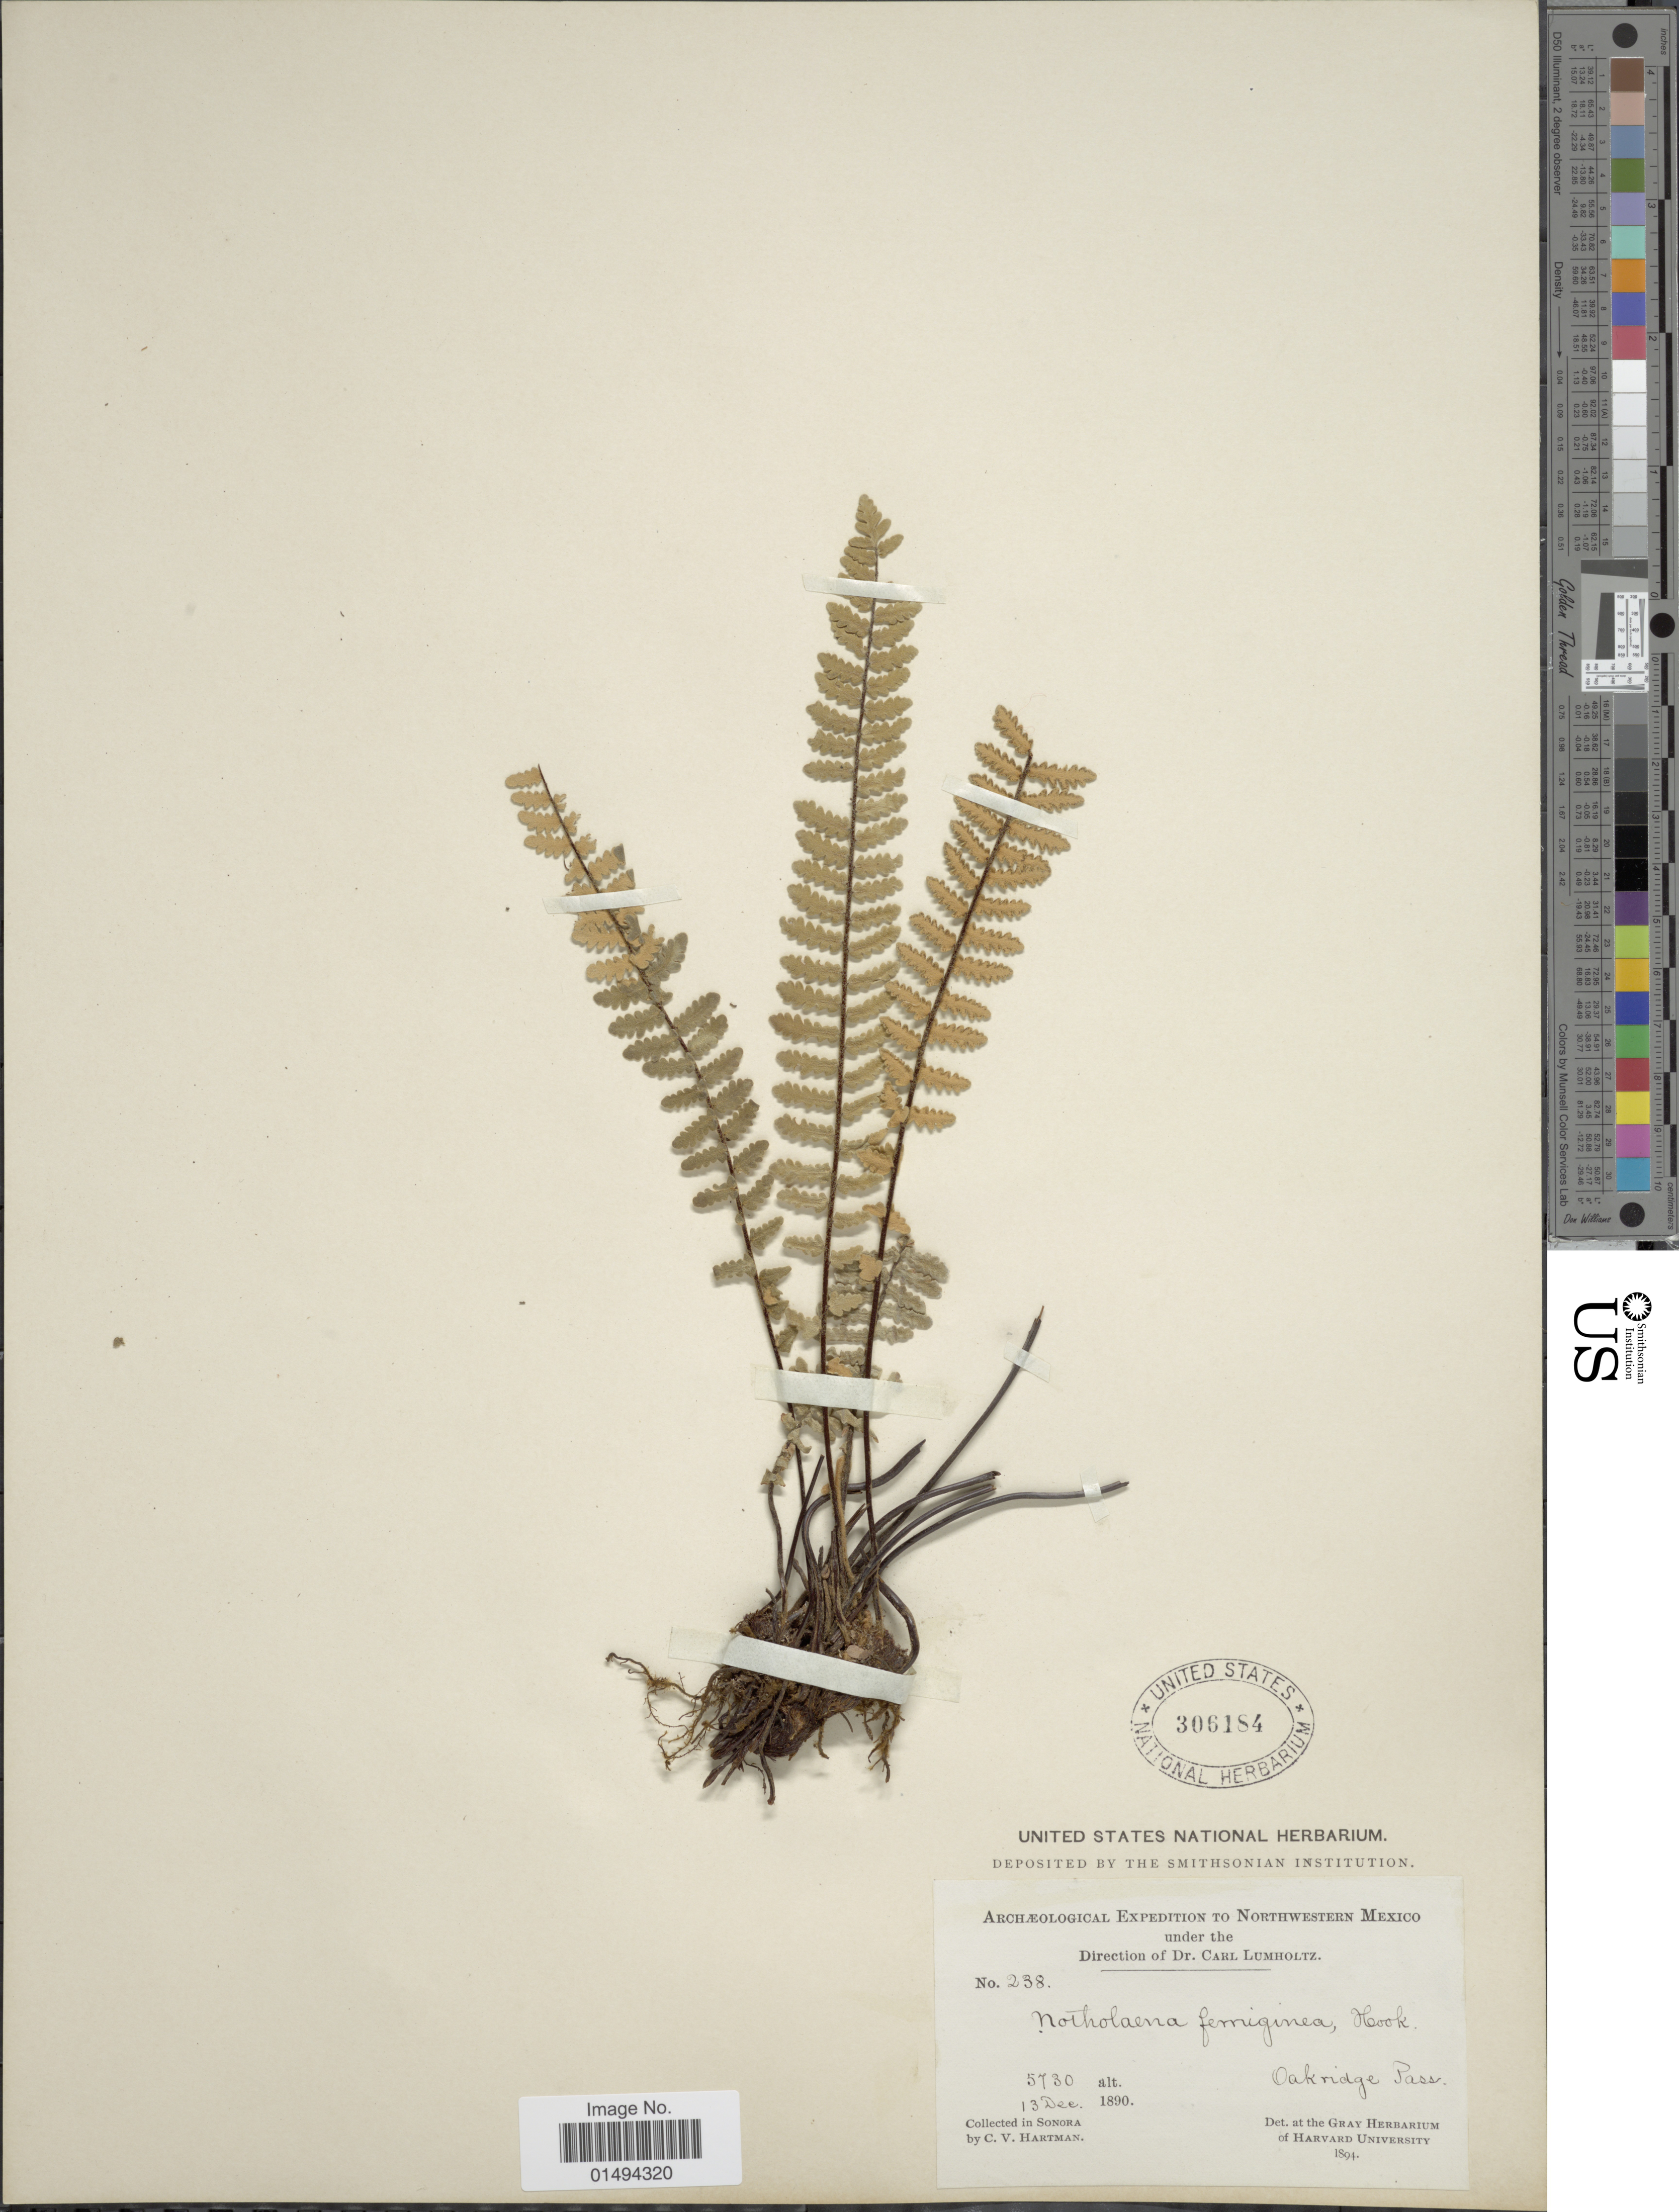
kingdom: Plantae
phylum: Tracheophyta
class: Polypodiopsida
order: Polypodiales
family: Pteridaceae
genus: Myriopteris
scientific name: Myriopteris aurea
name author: (Poir.) Grusz & Windham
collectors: C. V. Hartman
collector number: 238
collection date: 1890-12-13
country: Mexico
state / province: Sonora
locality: Oak ridge Pass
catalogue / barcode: US 306184